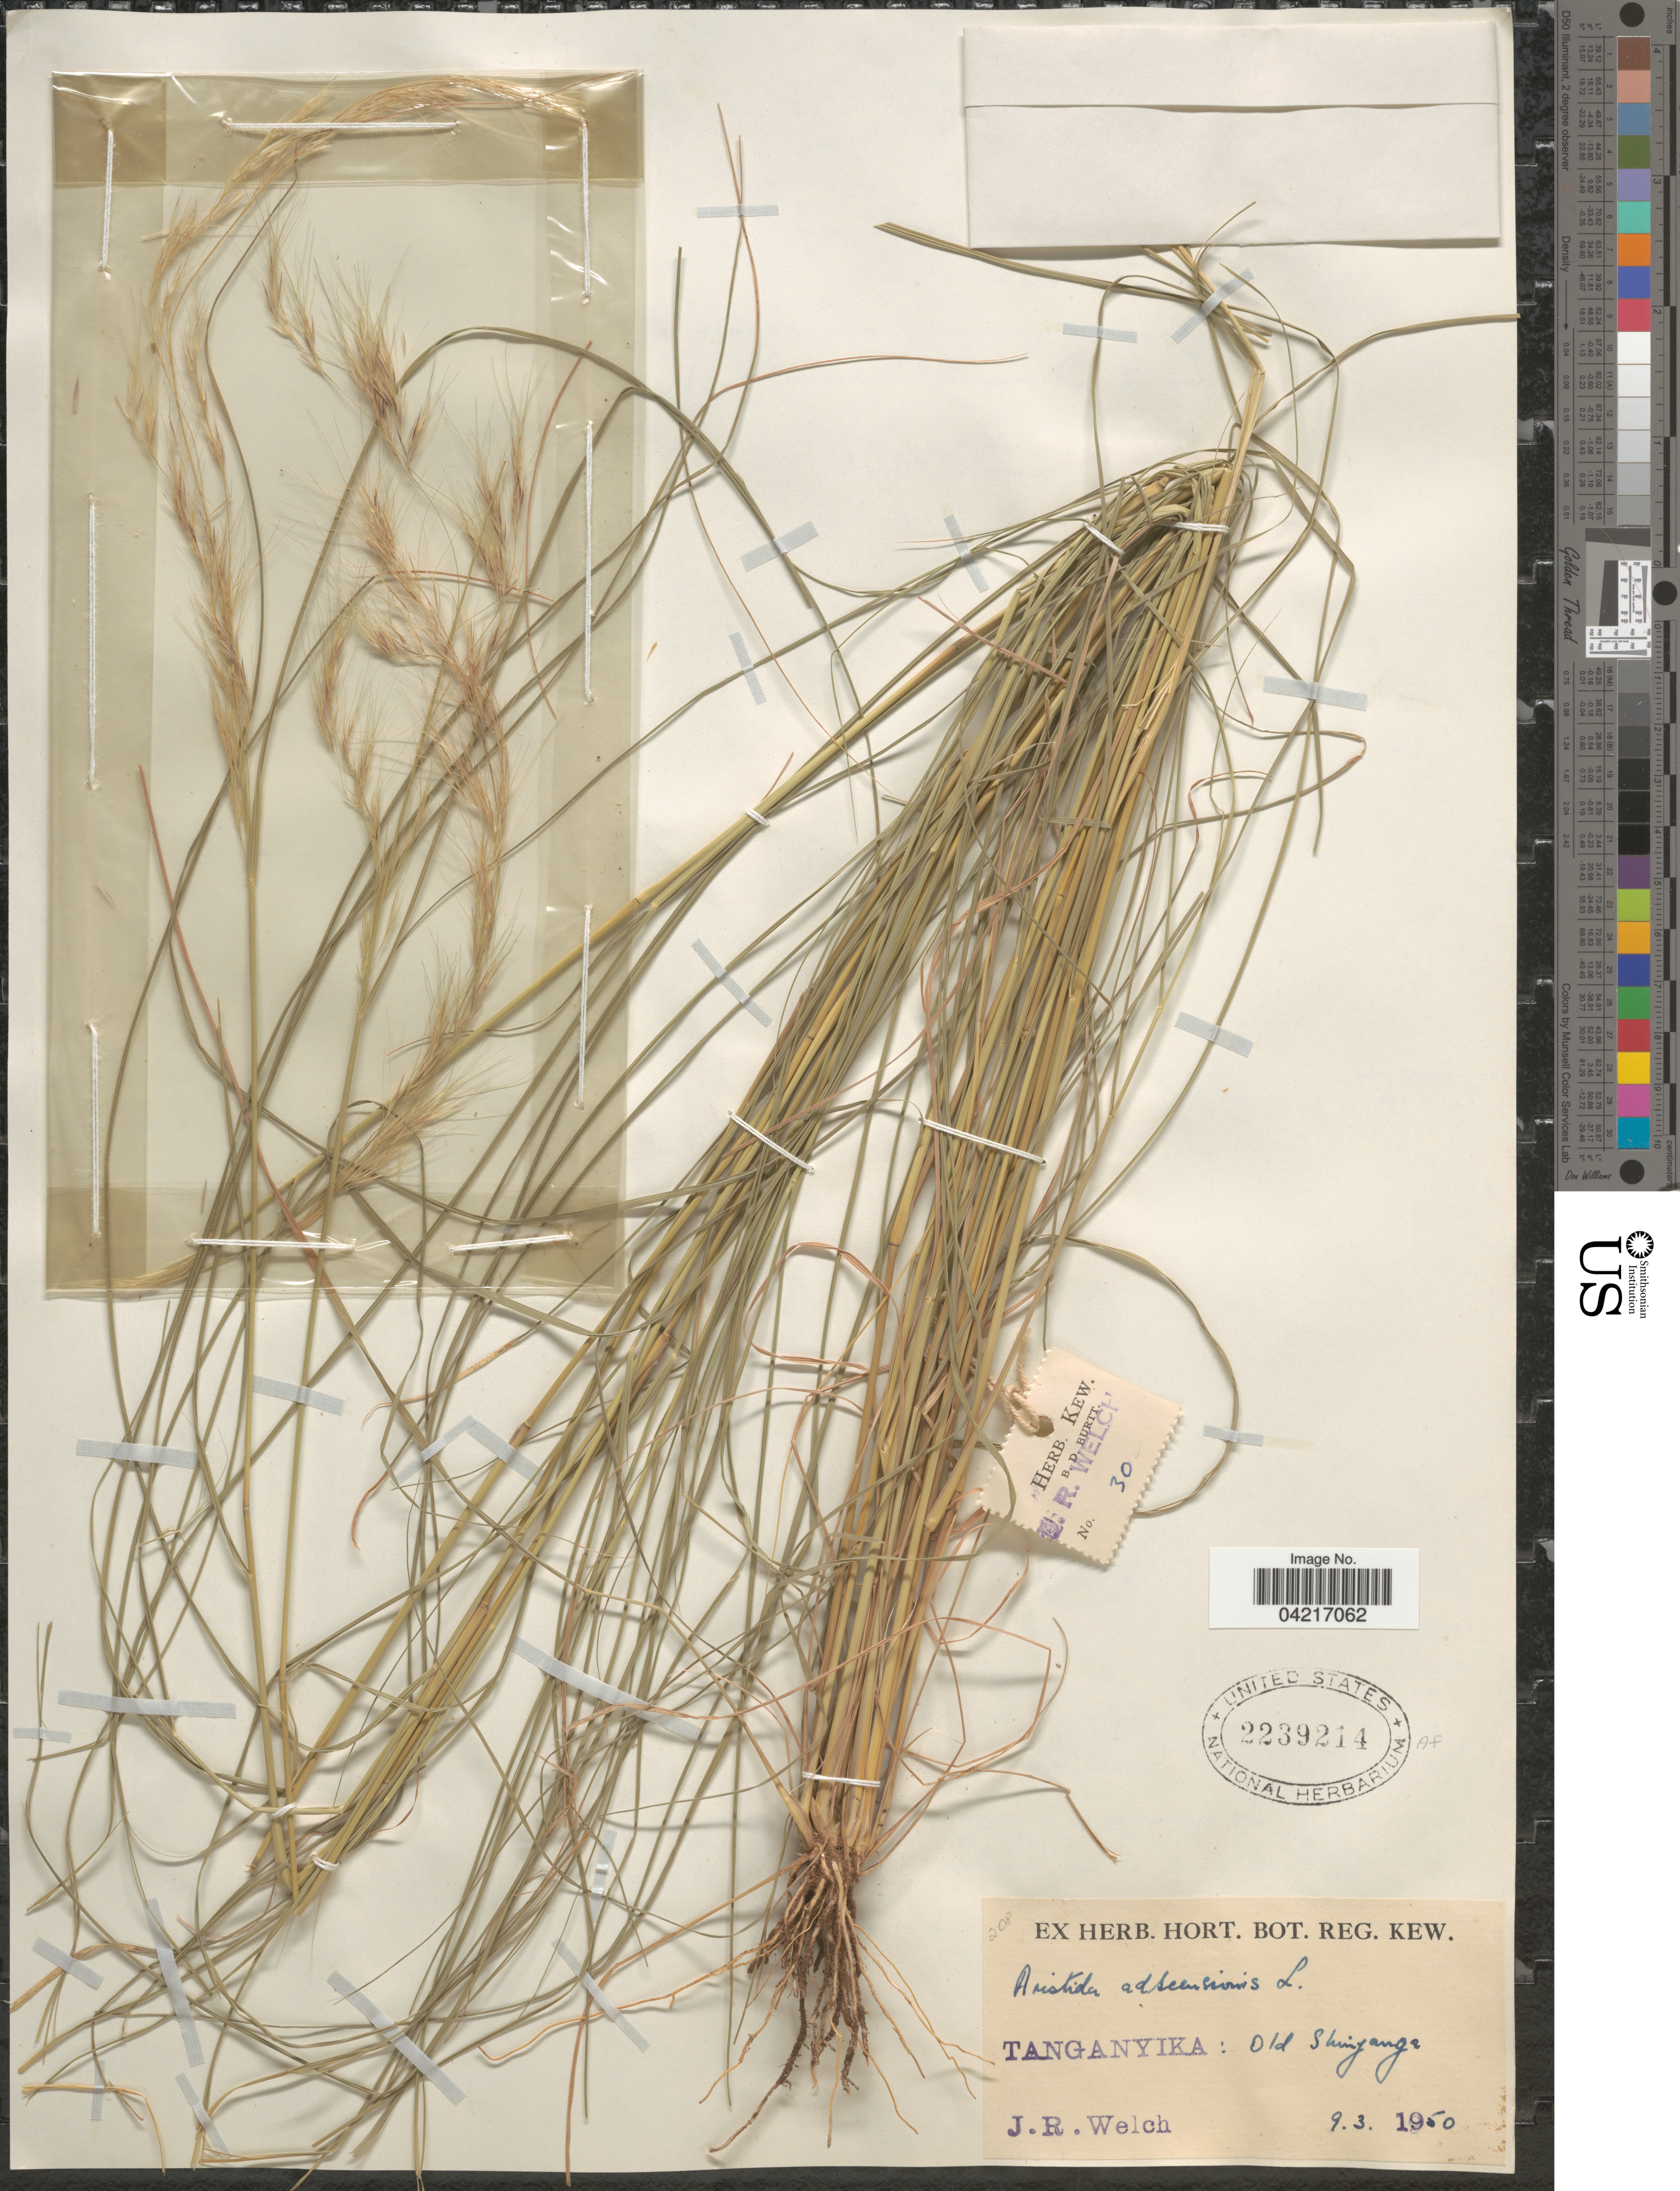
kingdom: Plantae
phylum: Tracheophyta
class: Liliopsida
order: Poales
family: Poaceae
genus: Aristida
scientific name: Aristida adscensionis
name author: L.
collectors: J. Welch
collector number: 208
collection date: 1950-03-09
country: Tanzania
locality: Tanganyika: Old Shinyanga.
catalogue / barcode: US 2239214